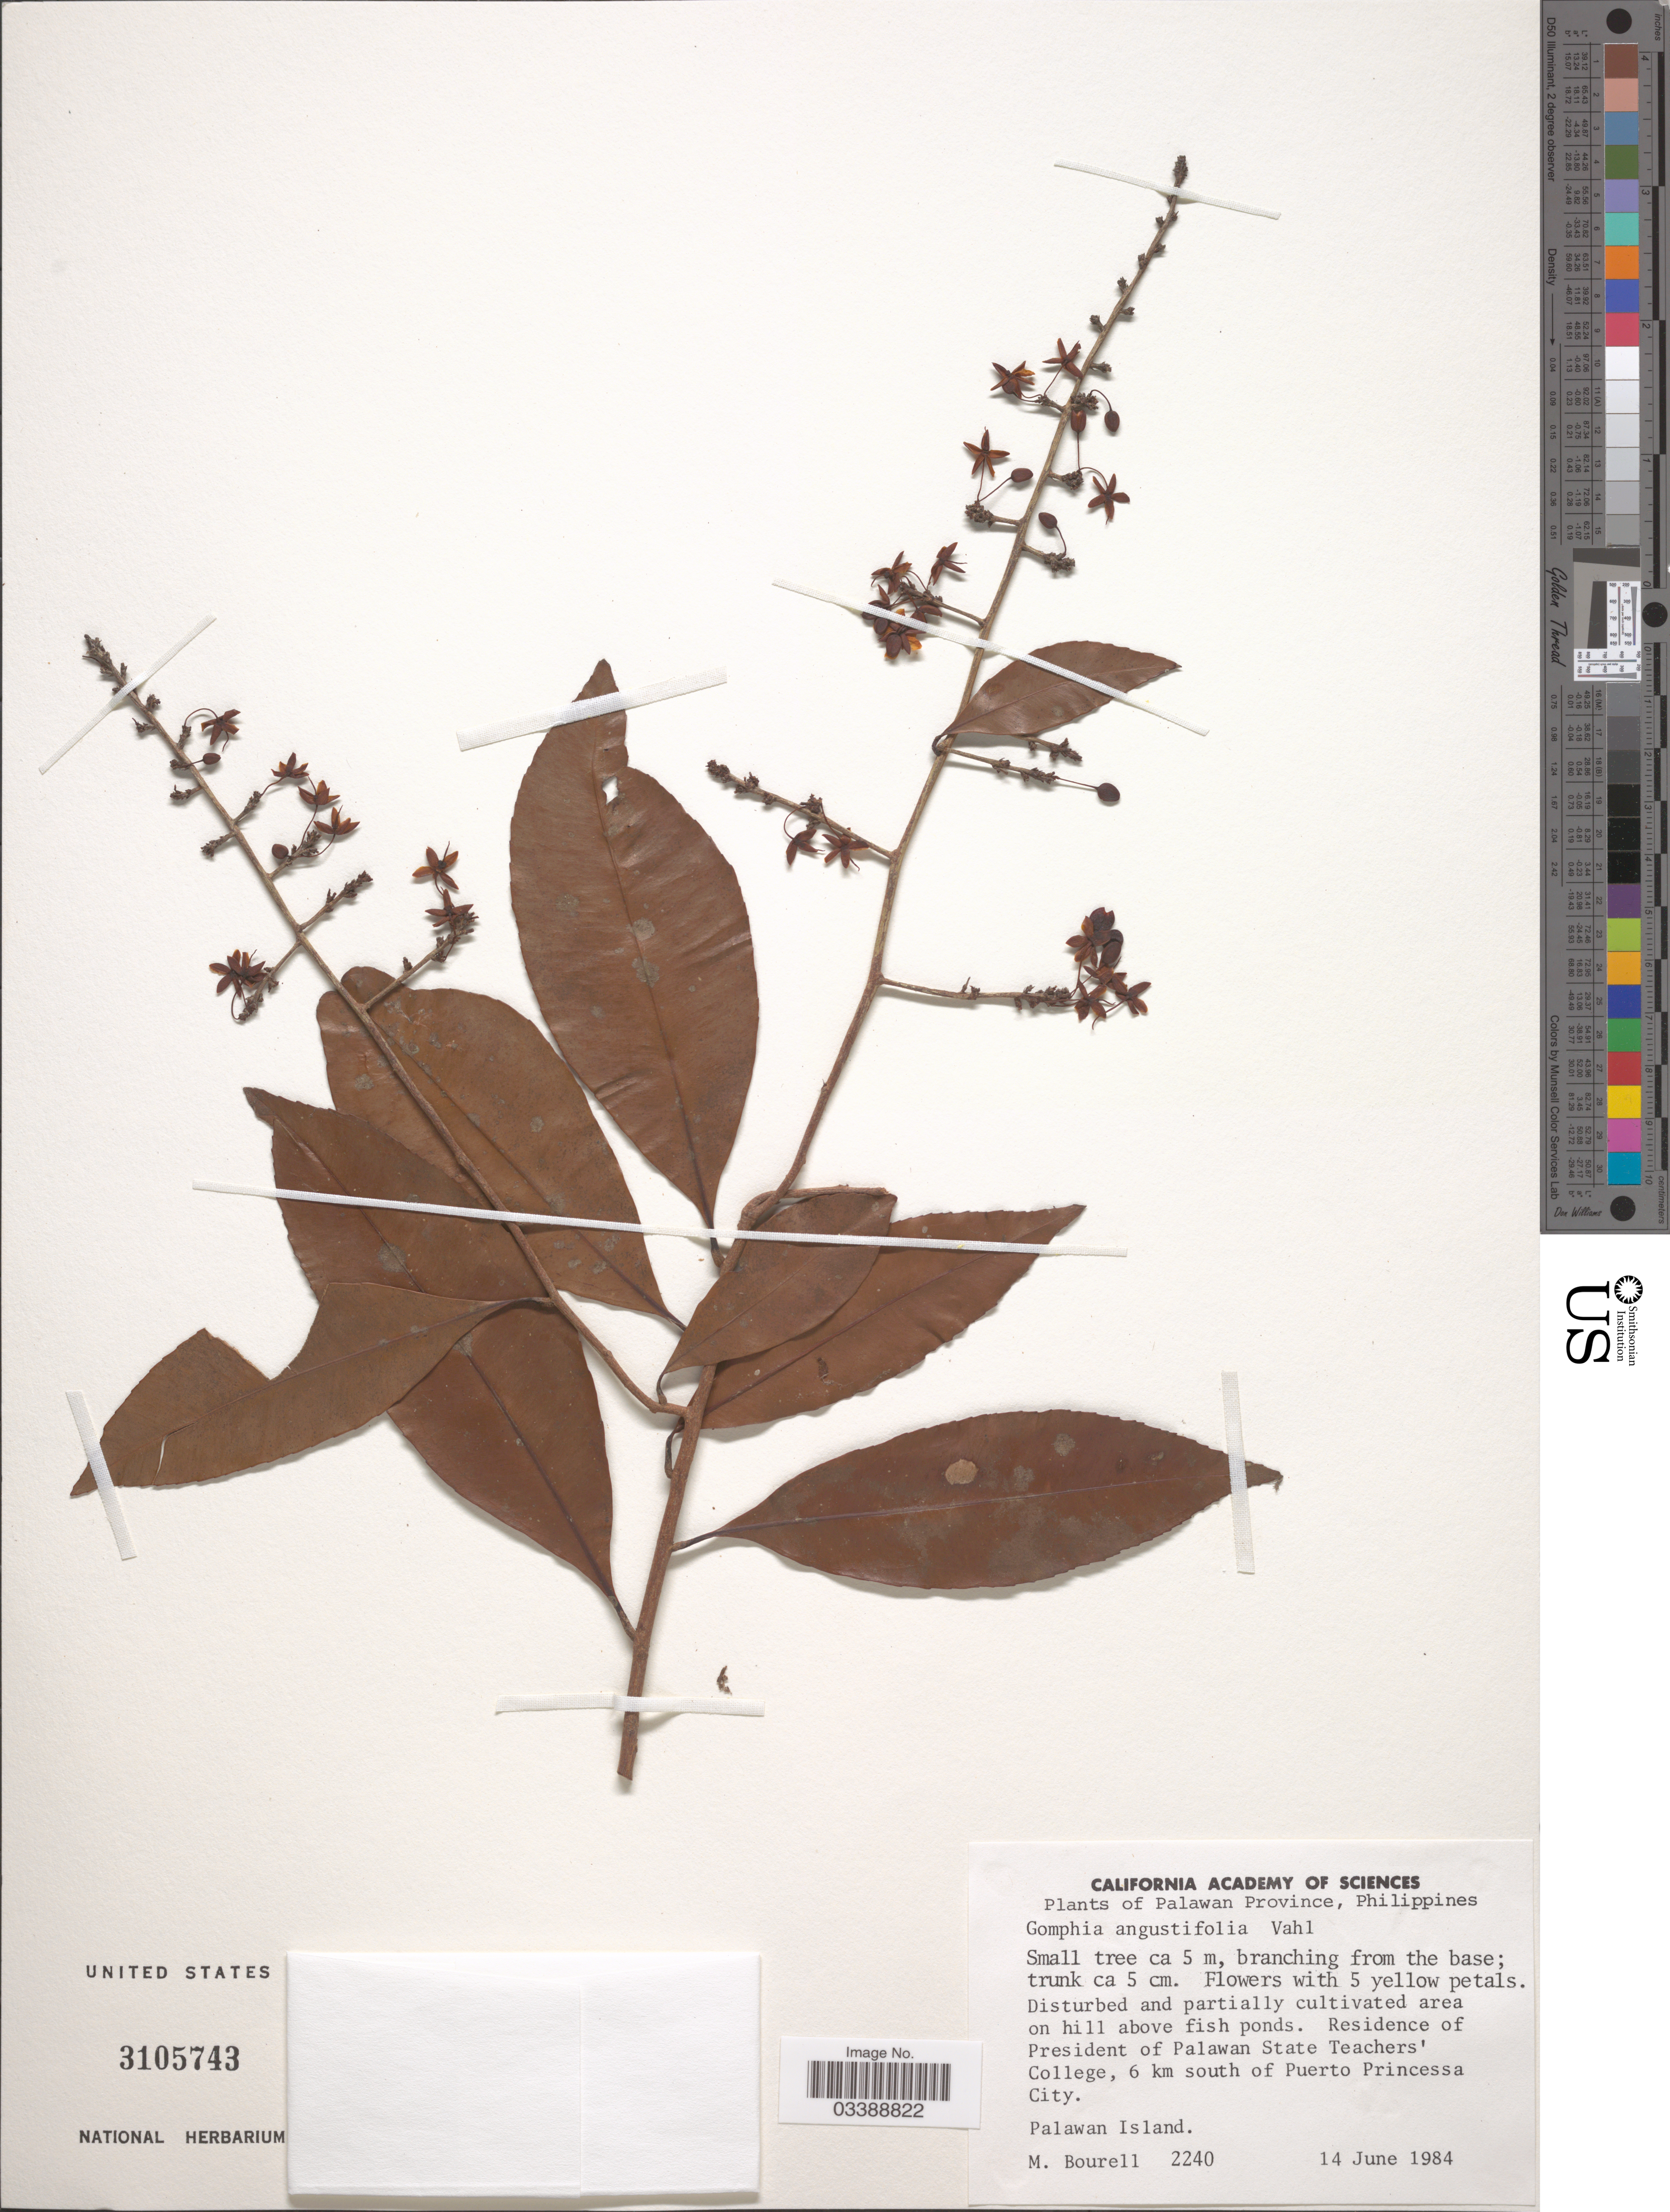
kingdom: Plantae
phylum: Tracheophyta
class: Magnoliopsida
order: Malpighiales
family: Ochnaceae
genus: Campylospermum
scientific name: Campylospermum serratum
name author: (Gaertn.) Bittrich & M.C.E. Amaral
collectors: M. Bourell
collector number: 2240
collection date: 1984-06-14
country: Philippines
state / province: Mimaropa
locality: Palawan Province. Residence of President of Palawan State Teachers' College, 6 km south of Puerto Princessa City. Palawan Island.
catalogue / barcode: US 3105743